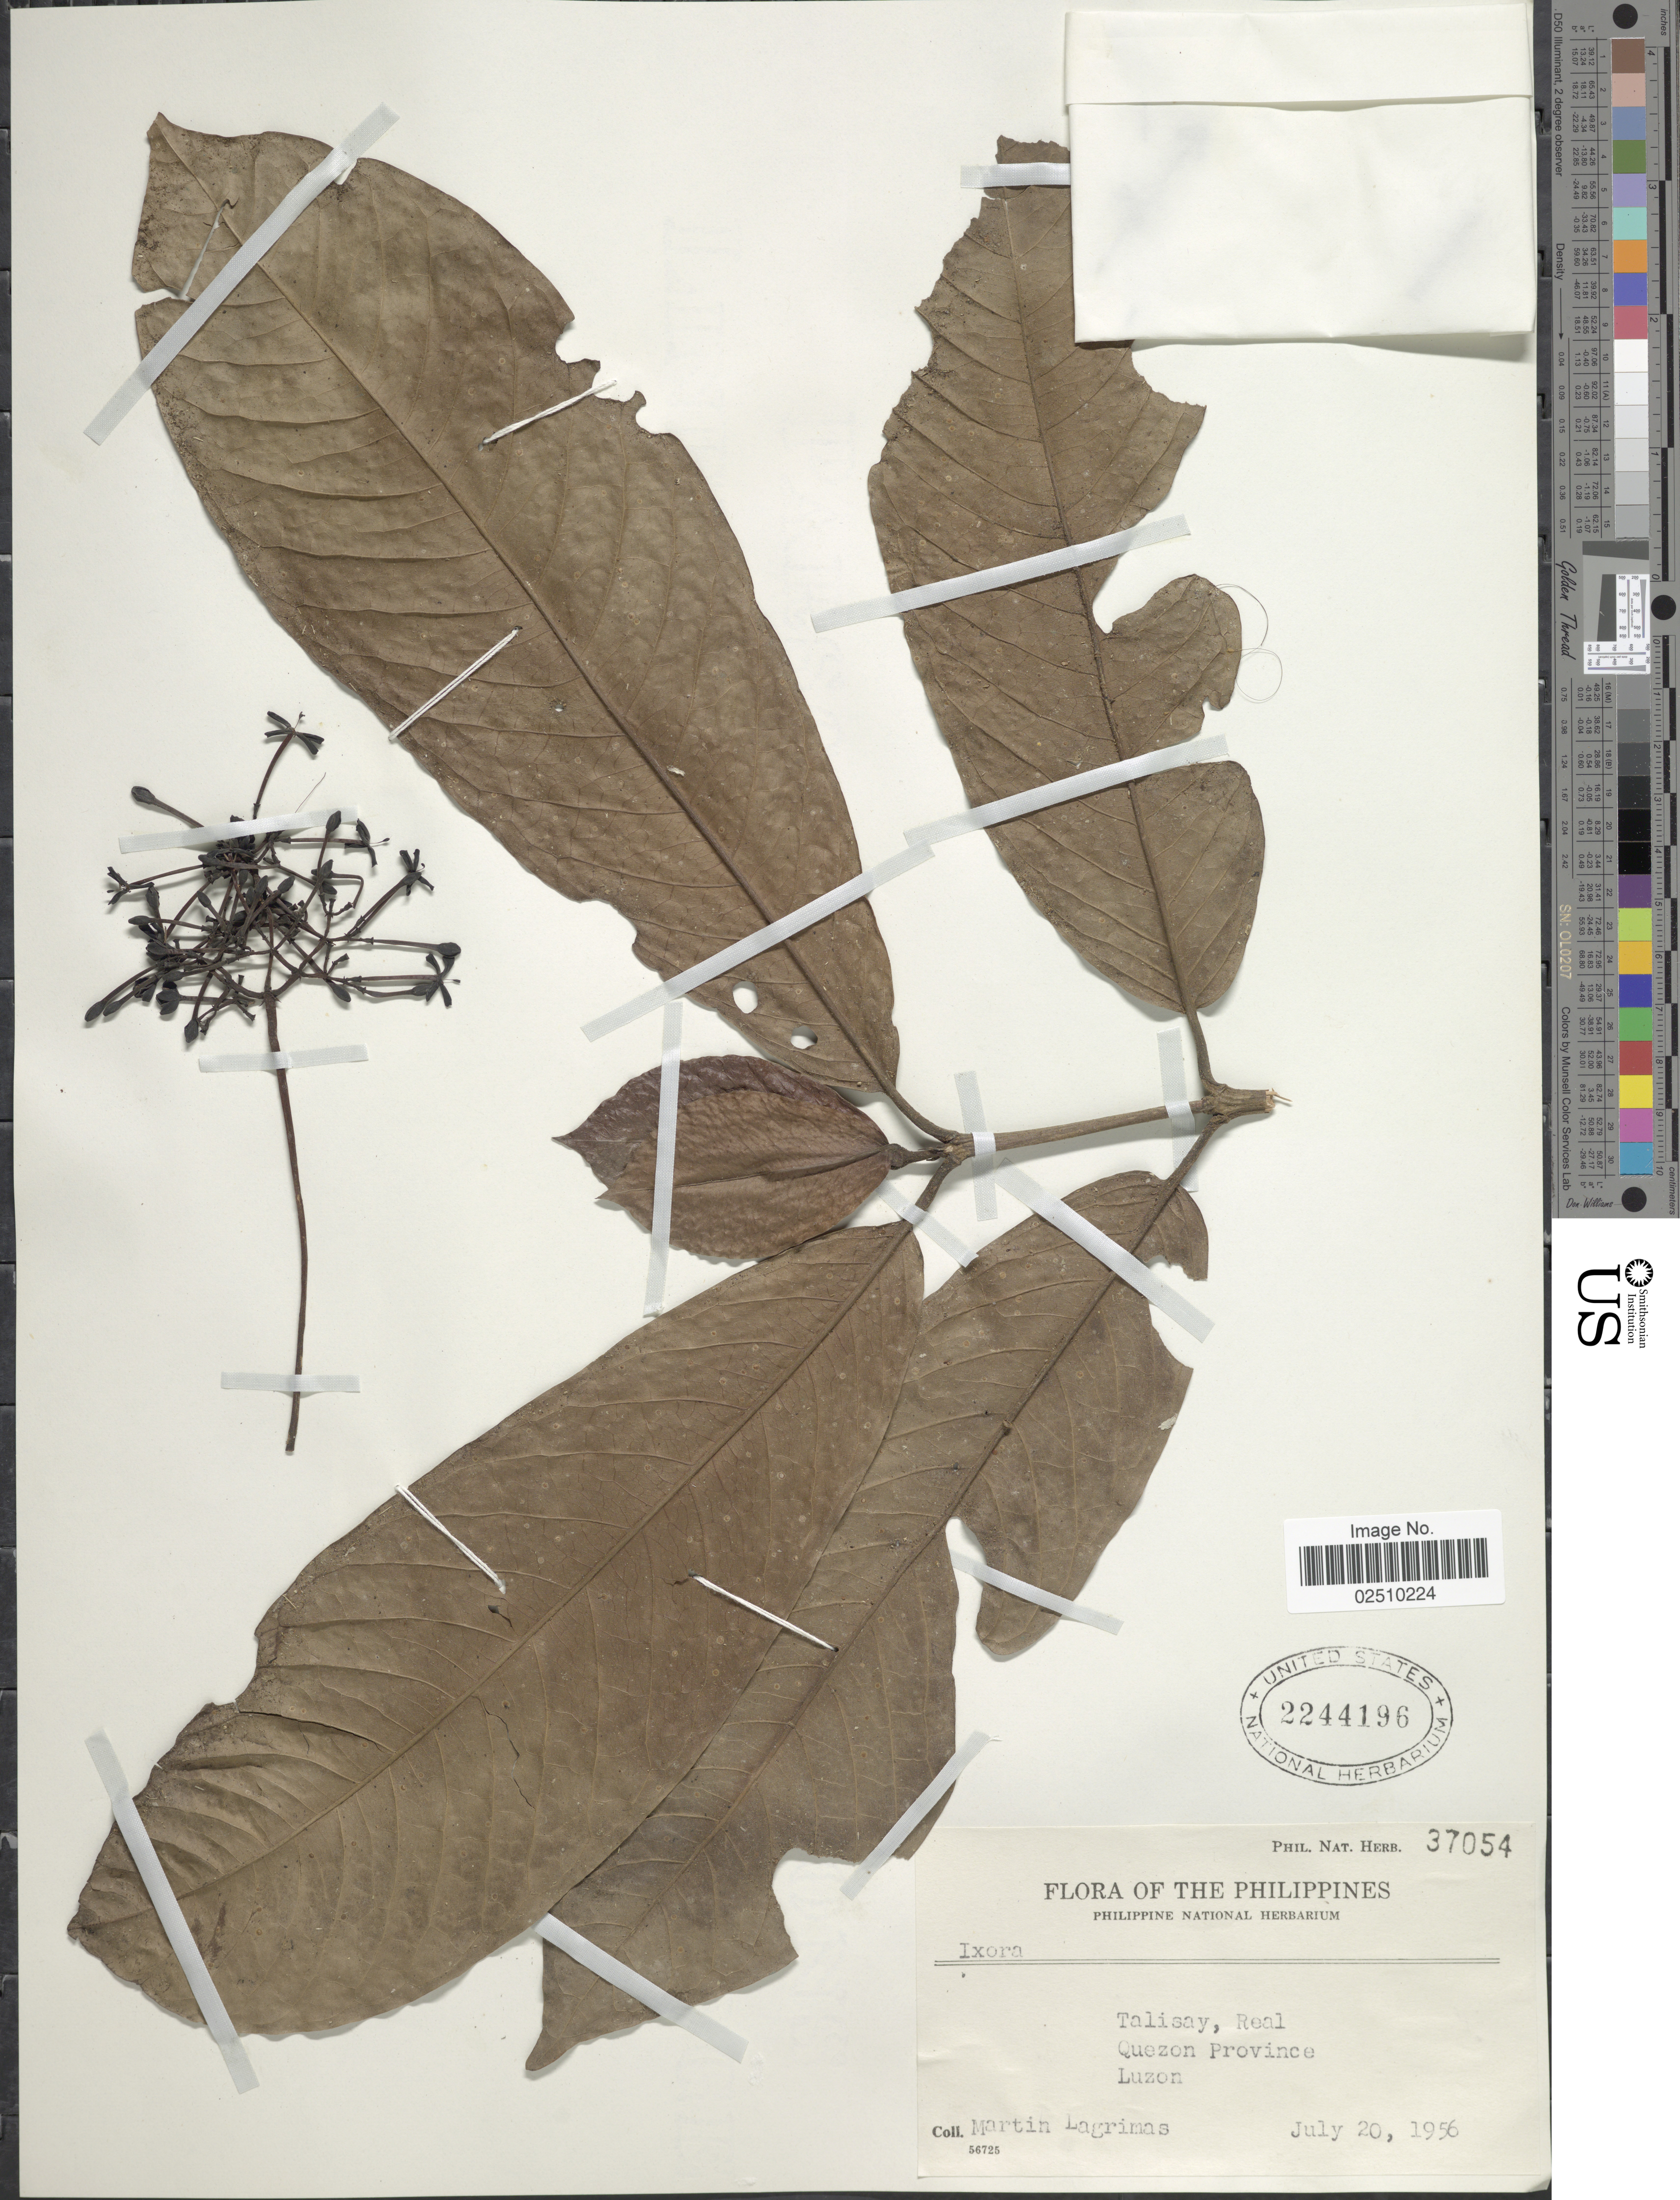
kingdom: Plantae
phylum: Tracheophyta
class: Magnoliopsida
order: Gentianales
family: Rubiaceae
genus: Ixora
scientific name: Ixora sp.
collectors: M. Lagrimas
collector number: Phil. Nat. Herb. 37054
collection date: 1956-07-20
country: Philippines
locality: Talisay, Real. Quezon Province, Luzon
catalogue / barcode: US 2244196